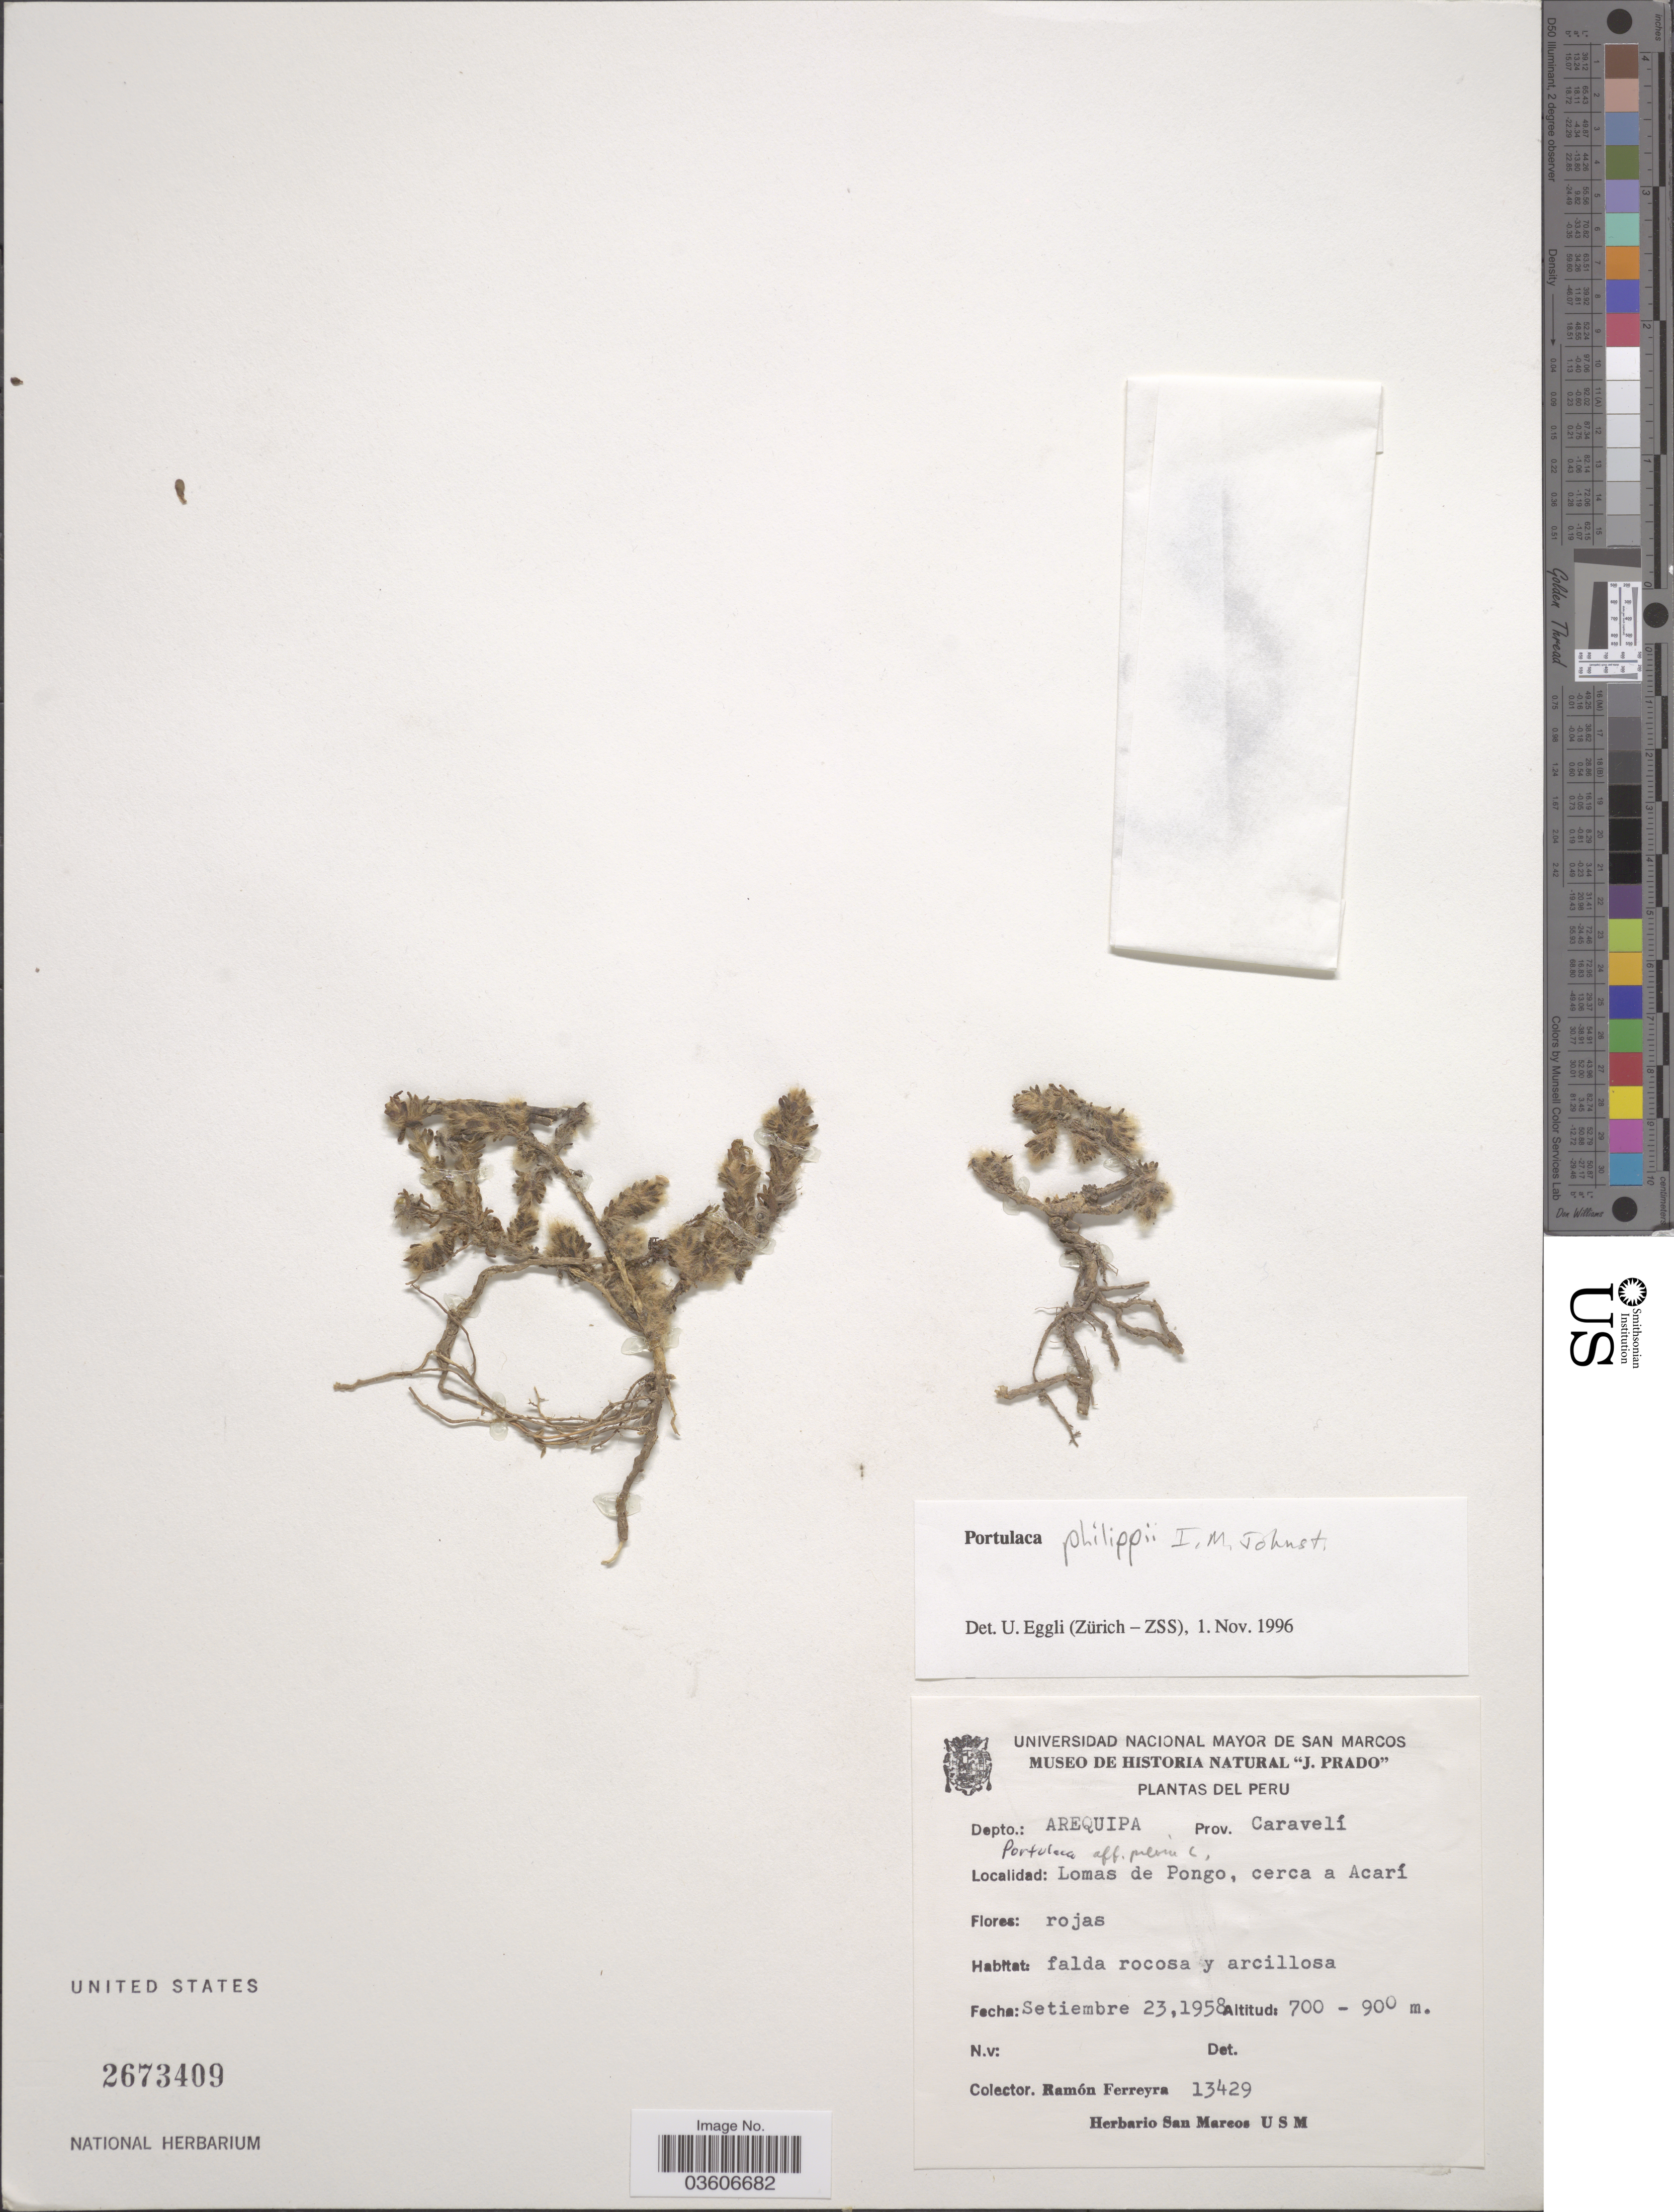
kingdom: Plantae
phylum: Tracheophyta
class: Magnoliopsida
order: Caryophyllales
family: Portulacaceae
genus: Portulaca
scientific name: Portulaca philippii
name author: I.M. Johnst.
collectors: R. A. Ferreyra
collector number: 13429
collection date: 1958-09-23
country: Peru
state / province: Arequipa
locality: Depto.: Arequipa. Prov. Caravelí. Lomas de Pongo, cerca a Acarí.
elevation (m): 700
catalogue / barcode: US 2673409